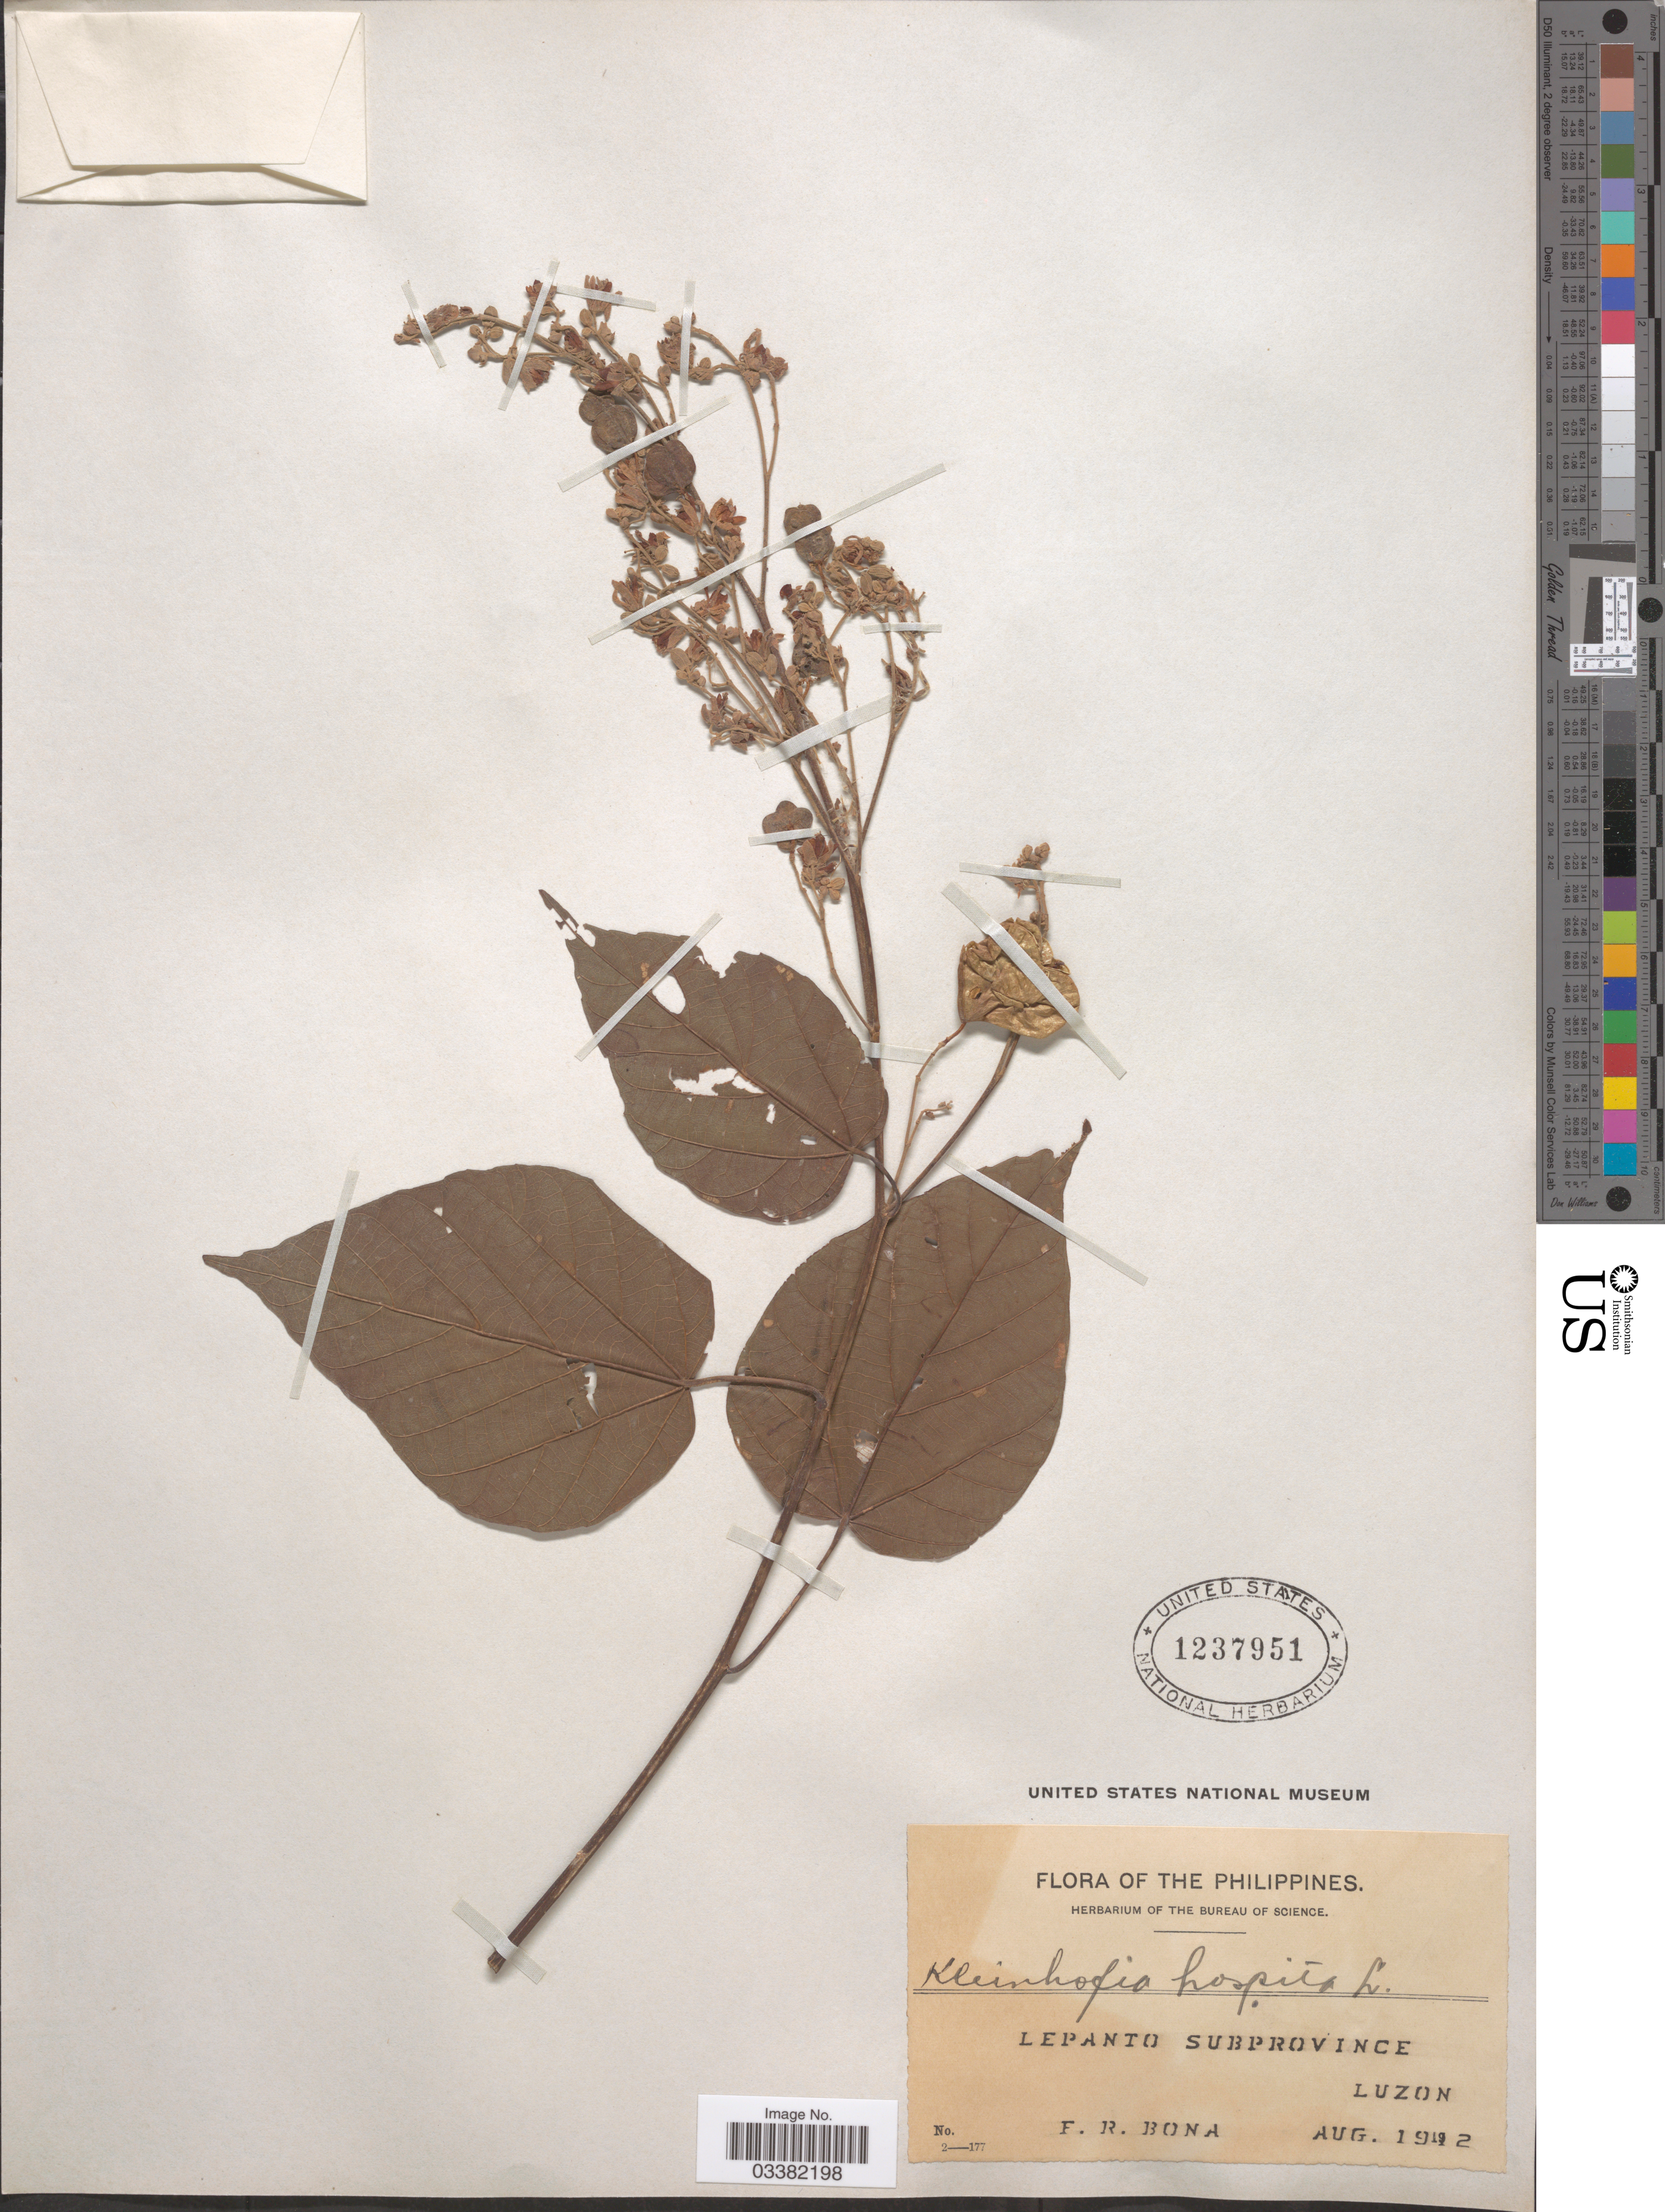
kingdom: Plantae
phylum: Tracheophyta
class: Magnoliopsida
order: Malvales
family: Malvaceae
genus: Kleinhovia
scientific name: Kleinhovia hospita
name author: L.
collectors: F. Bona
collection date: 1912-08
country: Philippines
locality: Lepanto Subprovince, Luzon.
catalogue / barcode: US 1237951